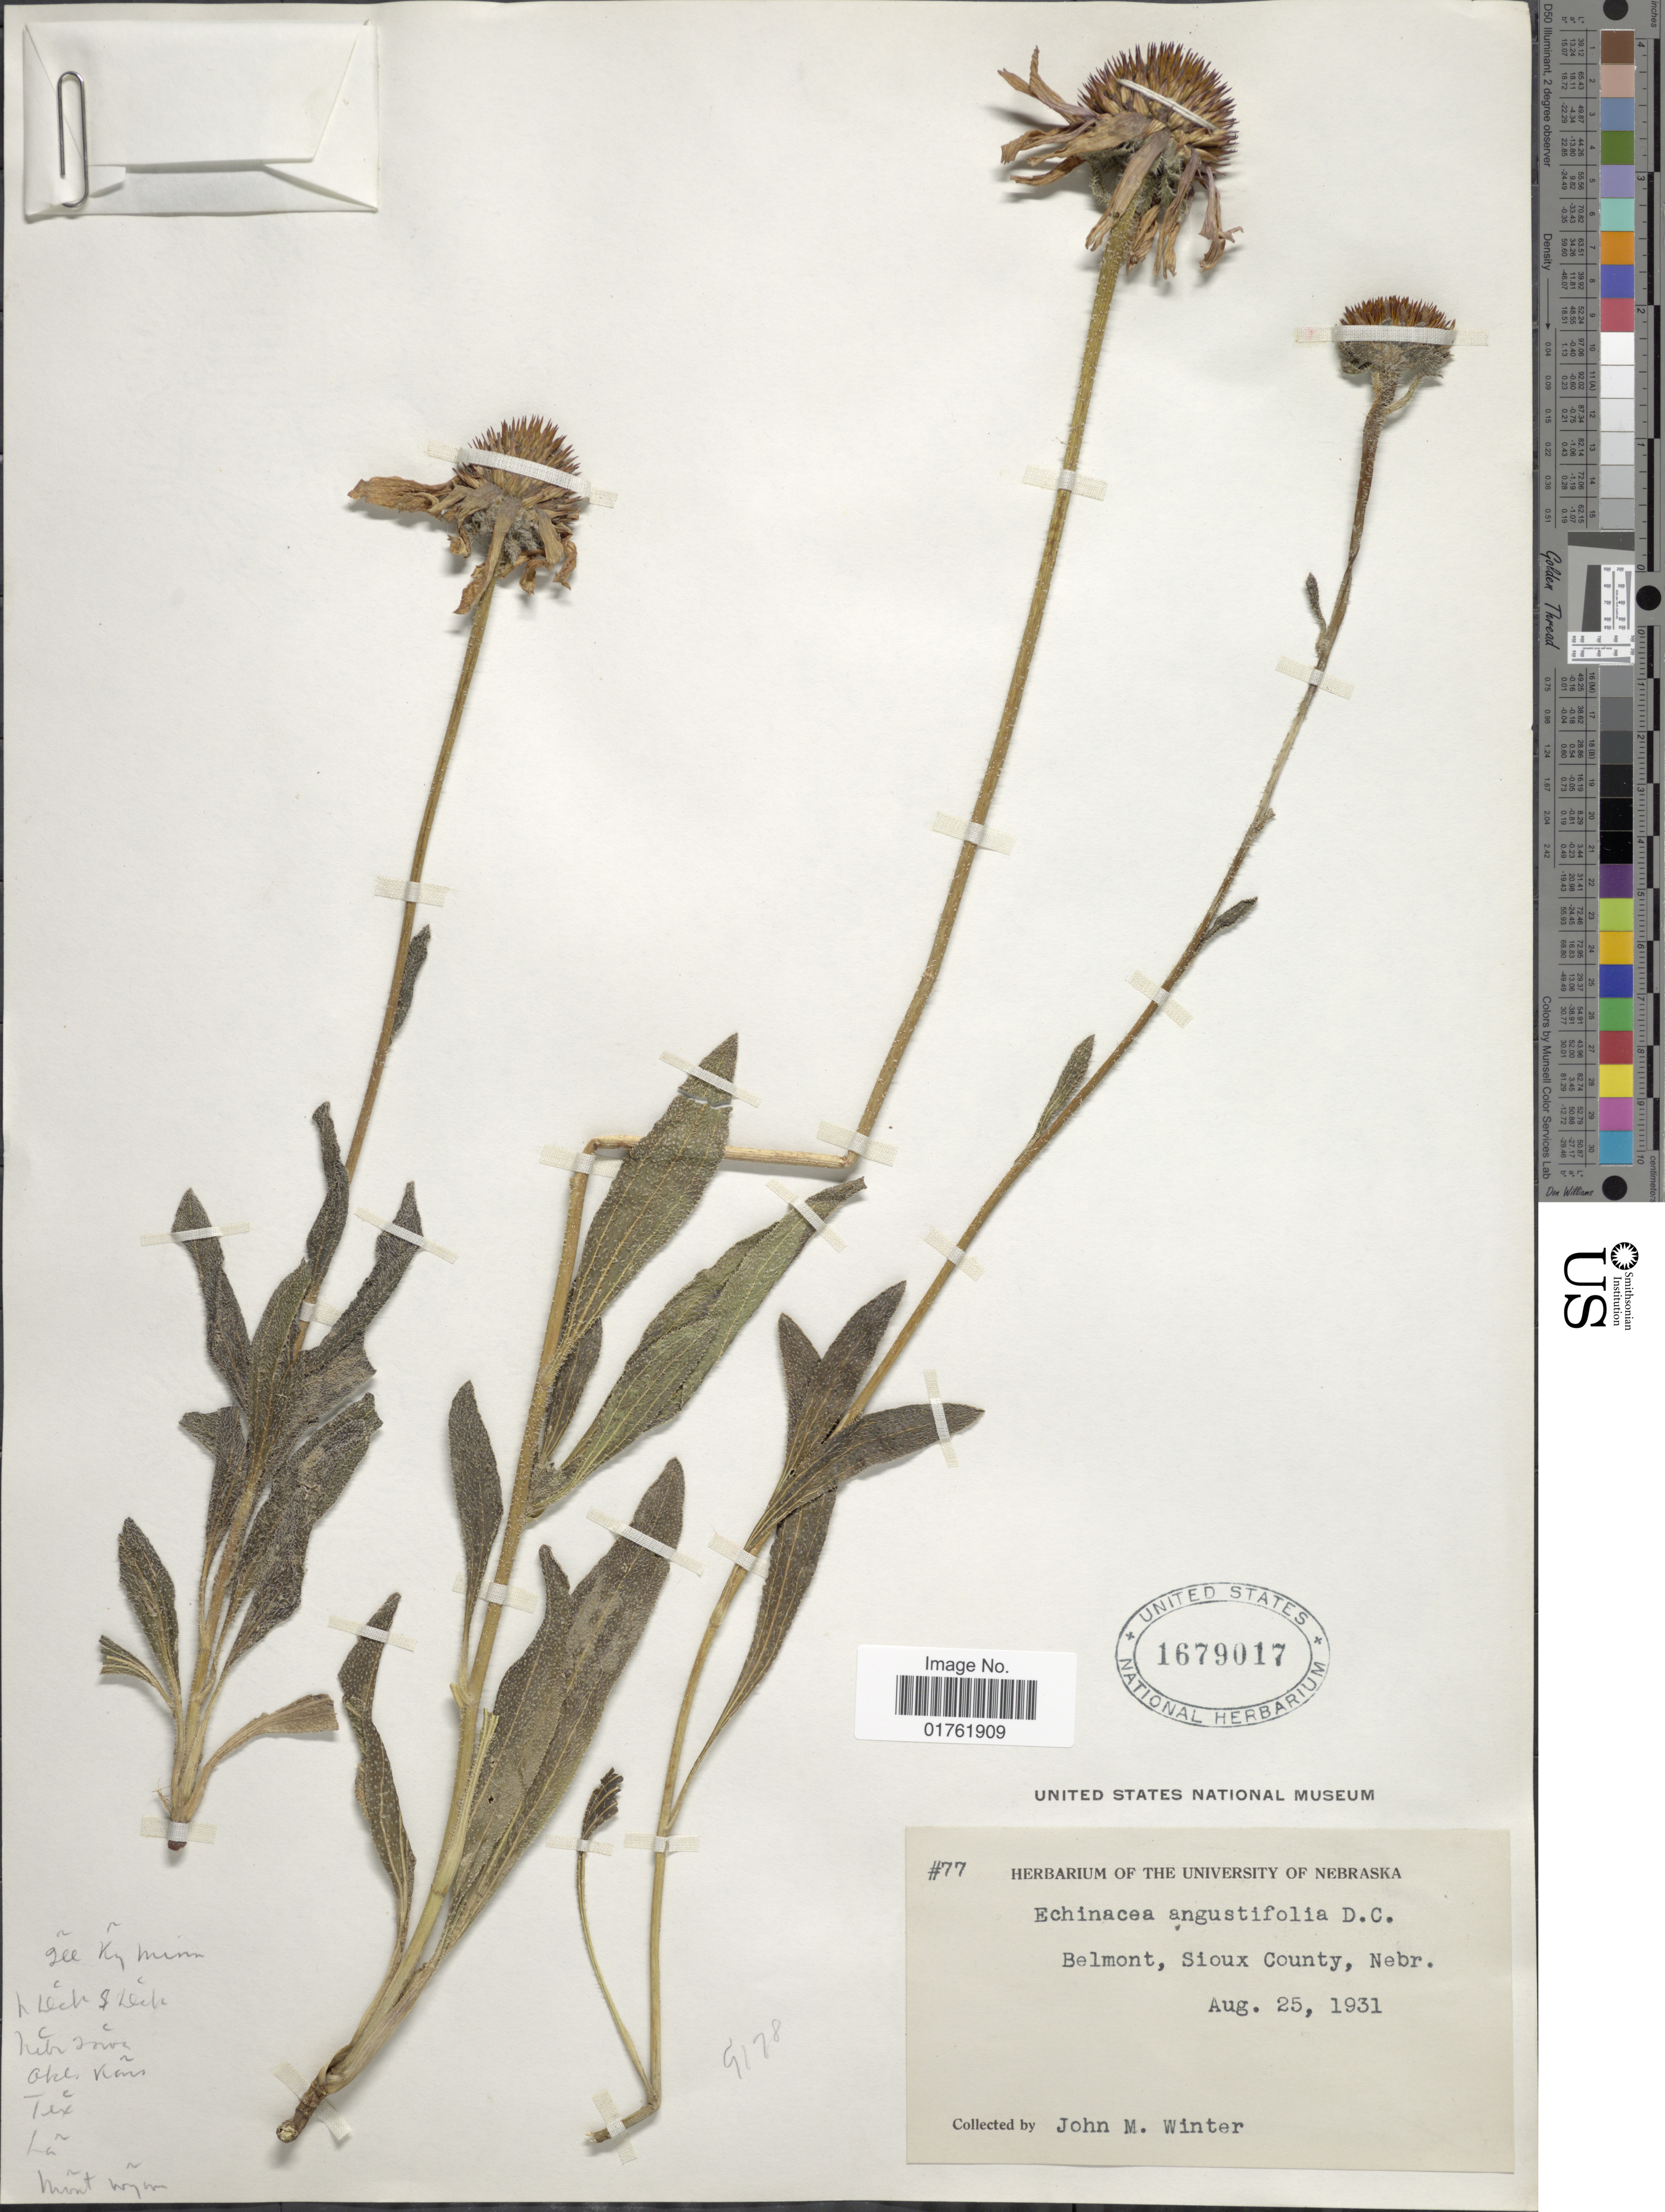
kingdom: Plantae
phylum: Tracheophyta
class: Magnoliopsida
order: Asterales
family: Asteraceae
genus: Echinacea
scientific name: Echinacea angustifolia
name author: DC.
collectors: J. M. Winter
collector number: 77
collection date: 1931-08-25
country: United States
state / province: Nebraska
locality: Belmont, Sioux County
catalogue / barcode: US 1679017